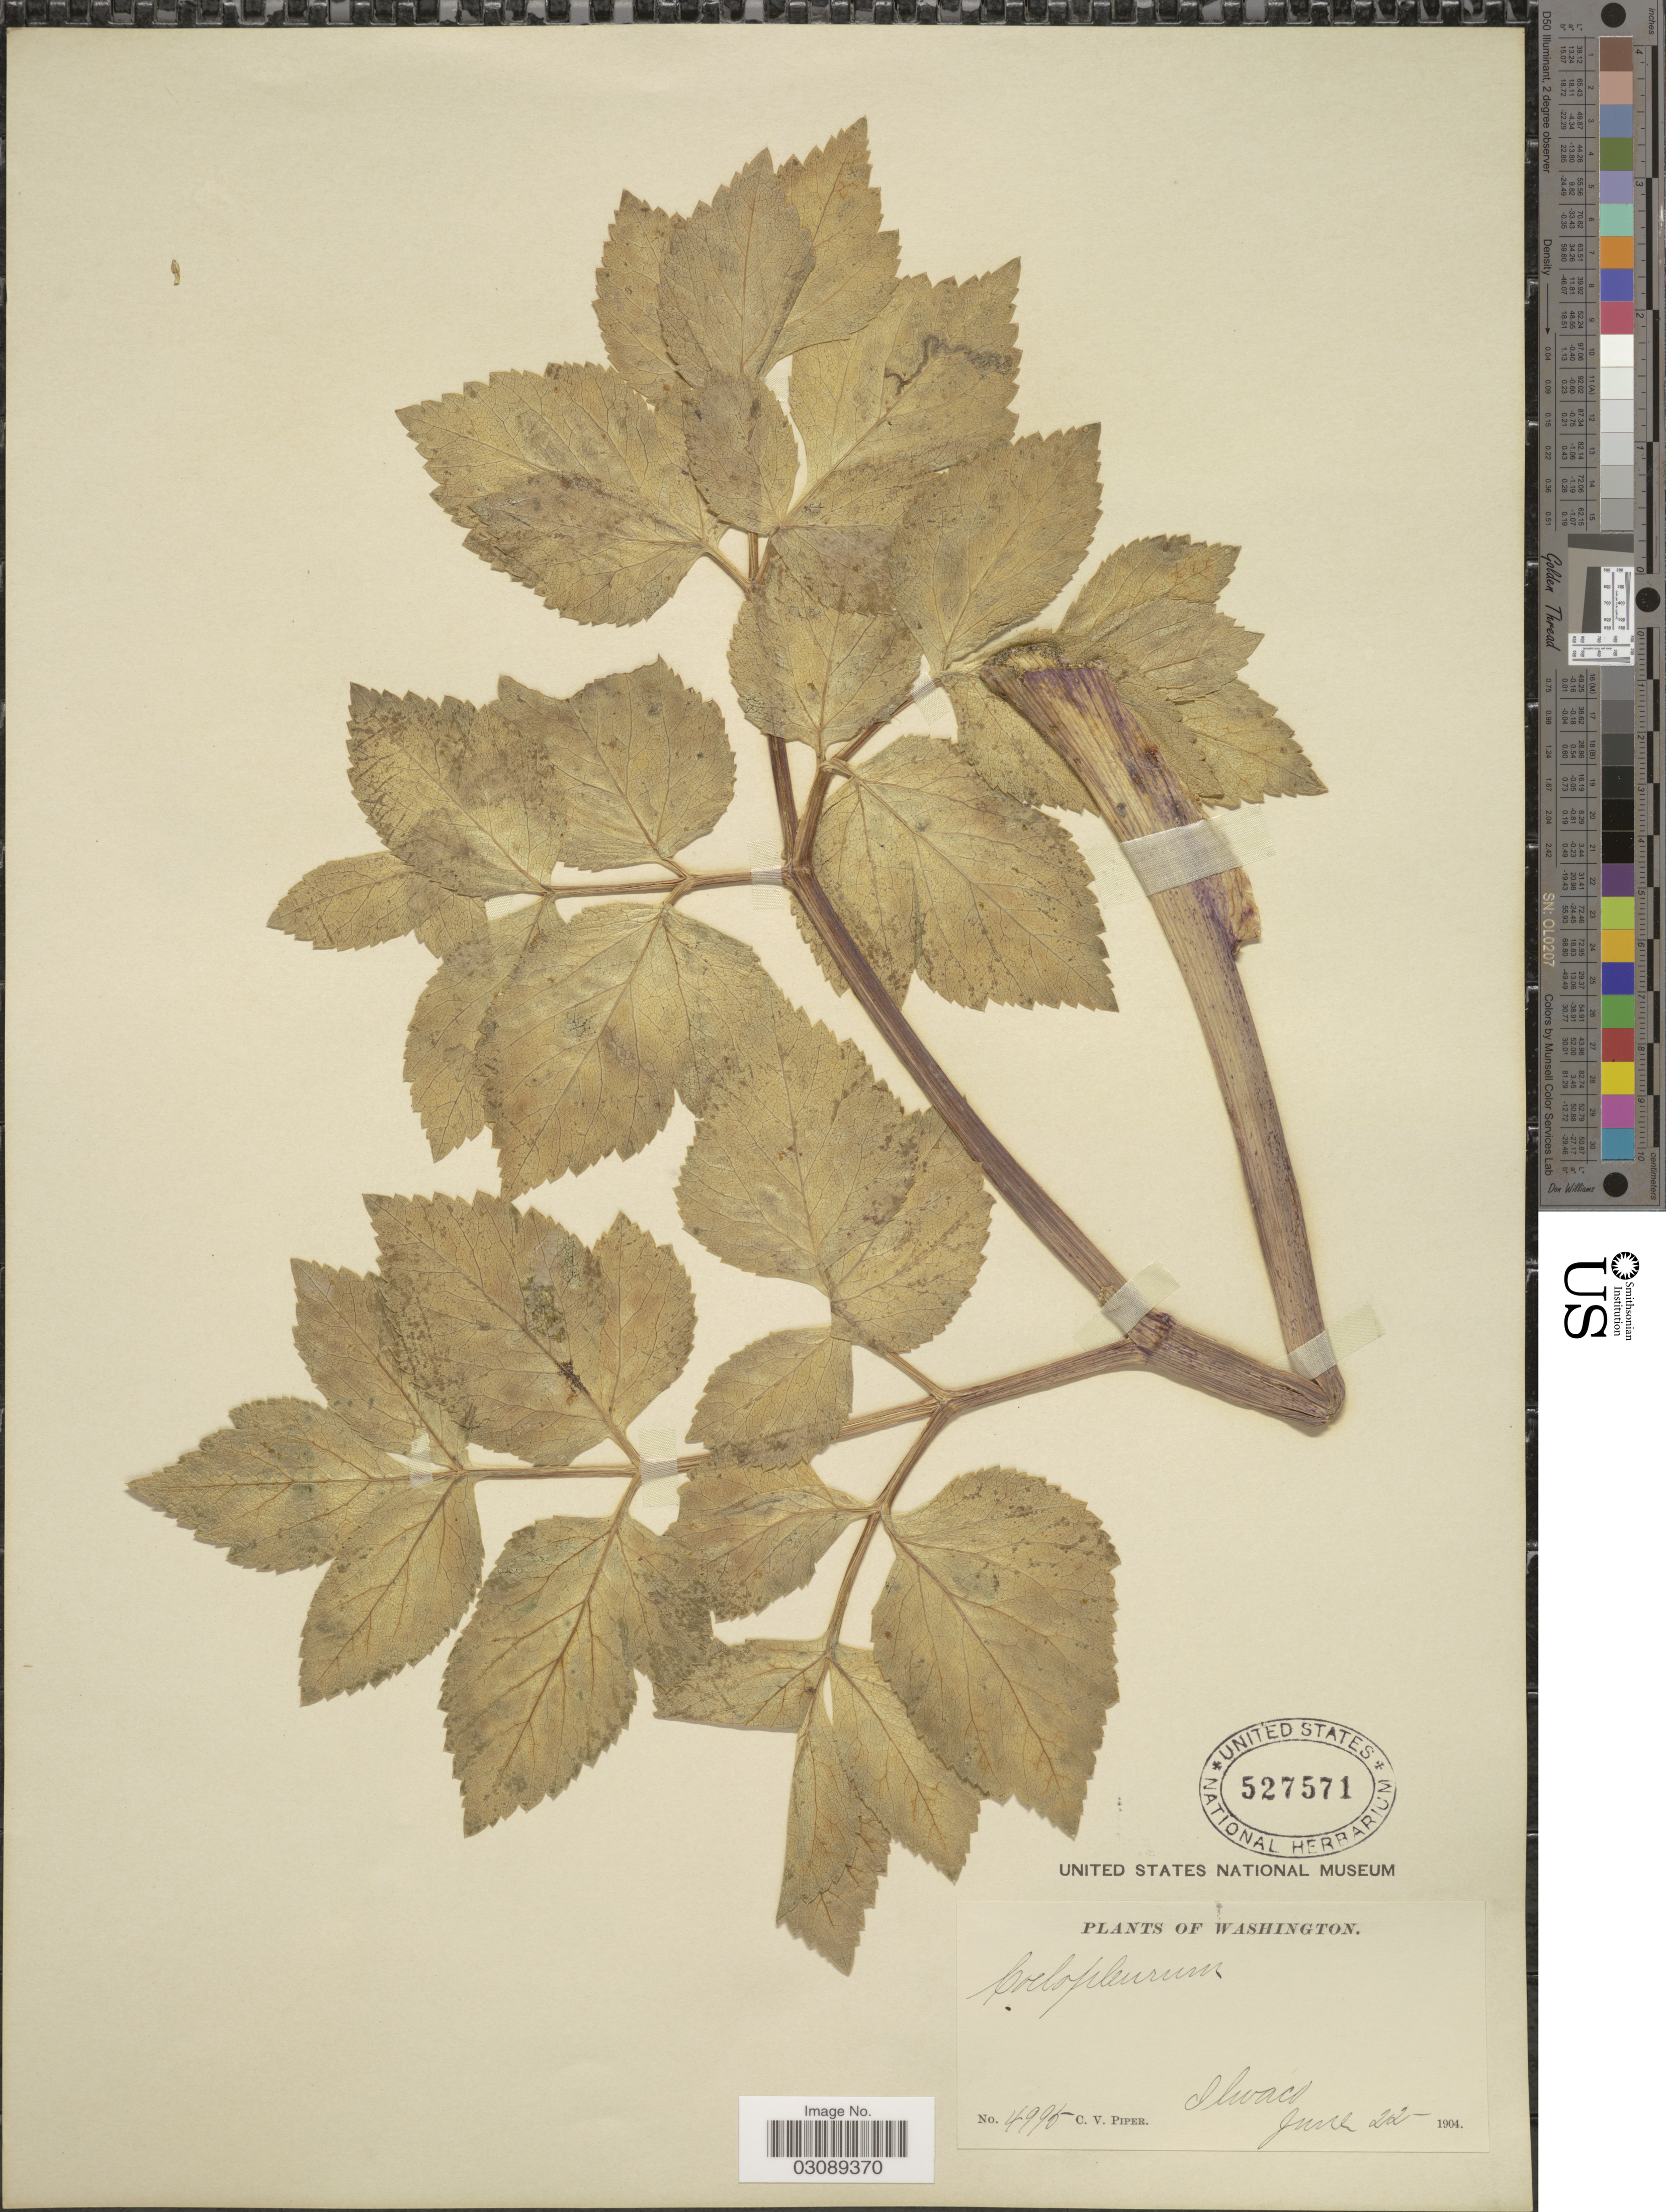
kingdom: Plantae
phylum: Tracheophyta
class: Magnoliopsida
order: Apiales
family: Apiaceae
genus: Coelopleurum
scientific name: Coelopleurum gmelinii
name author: (DC.) Ledeb.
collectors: C. V. Piper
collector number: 4995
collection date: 1904-06-22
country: United States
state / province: Washington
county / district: Pacific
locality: Ilwaco.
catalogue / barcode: US 527571